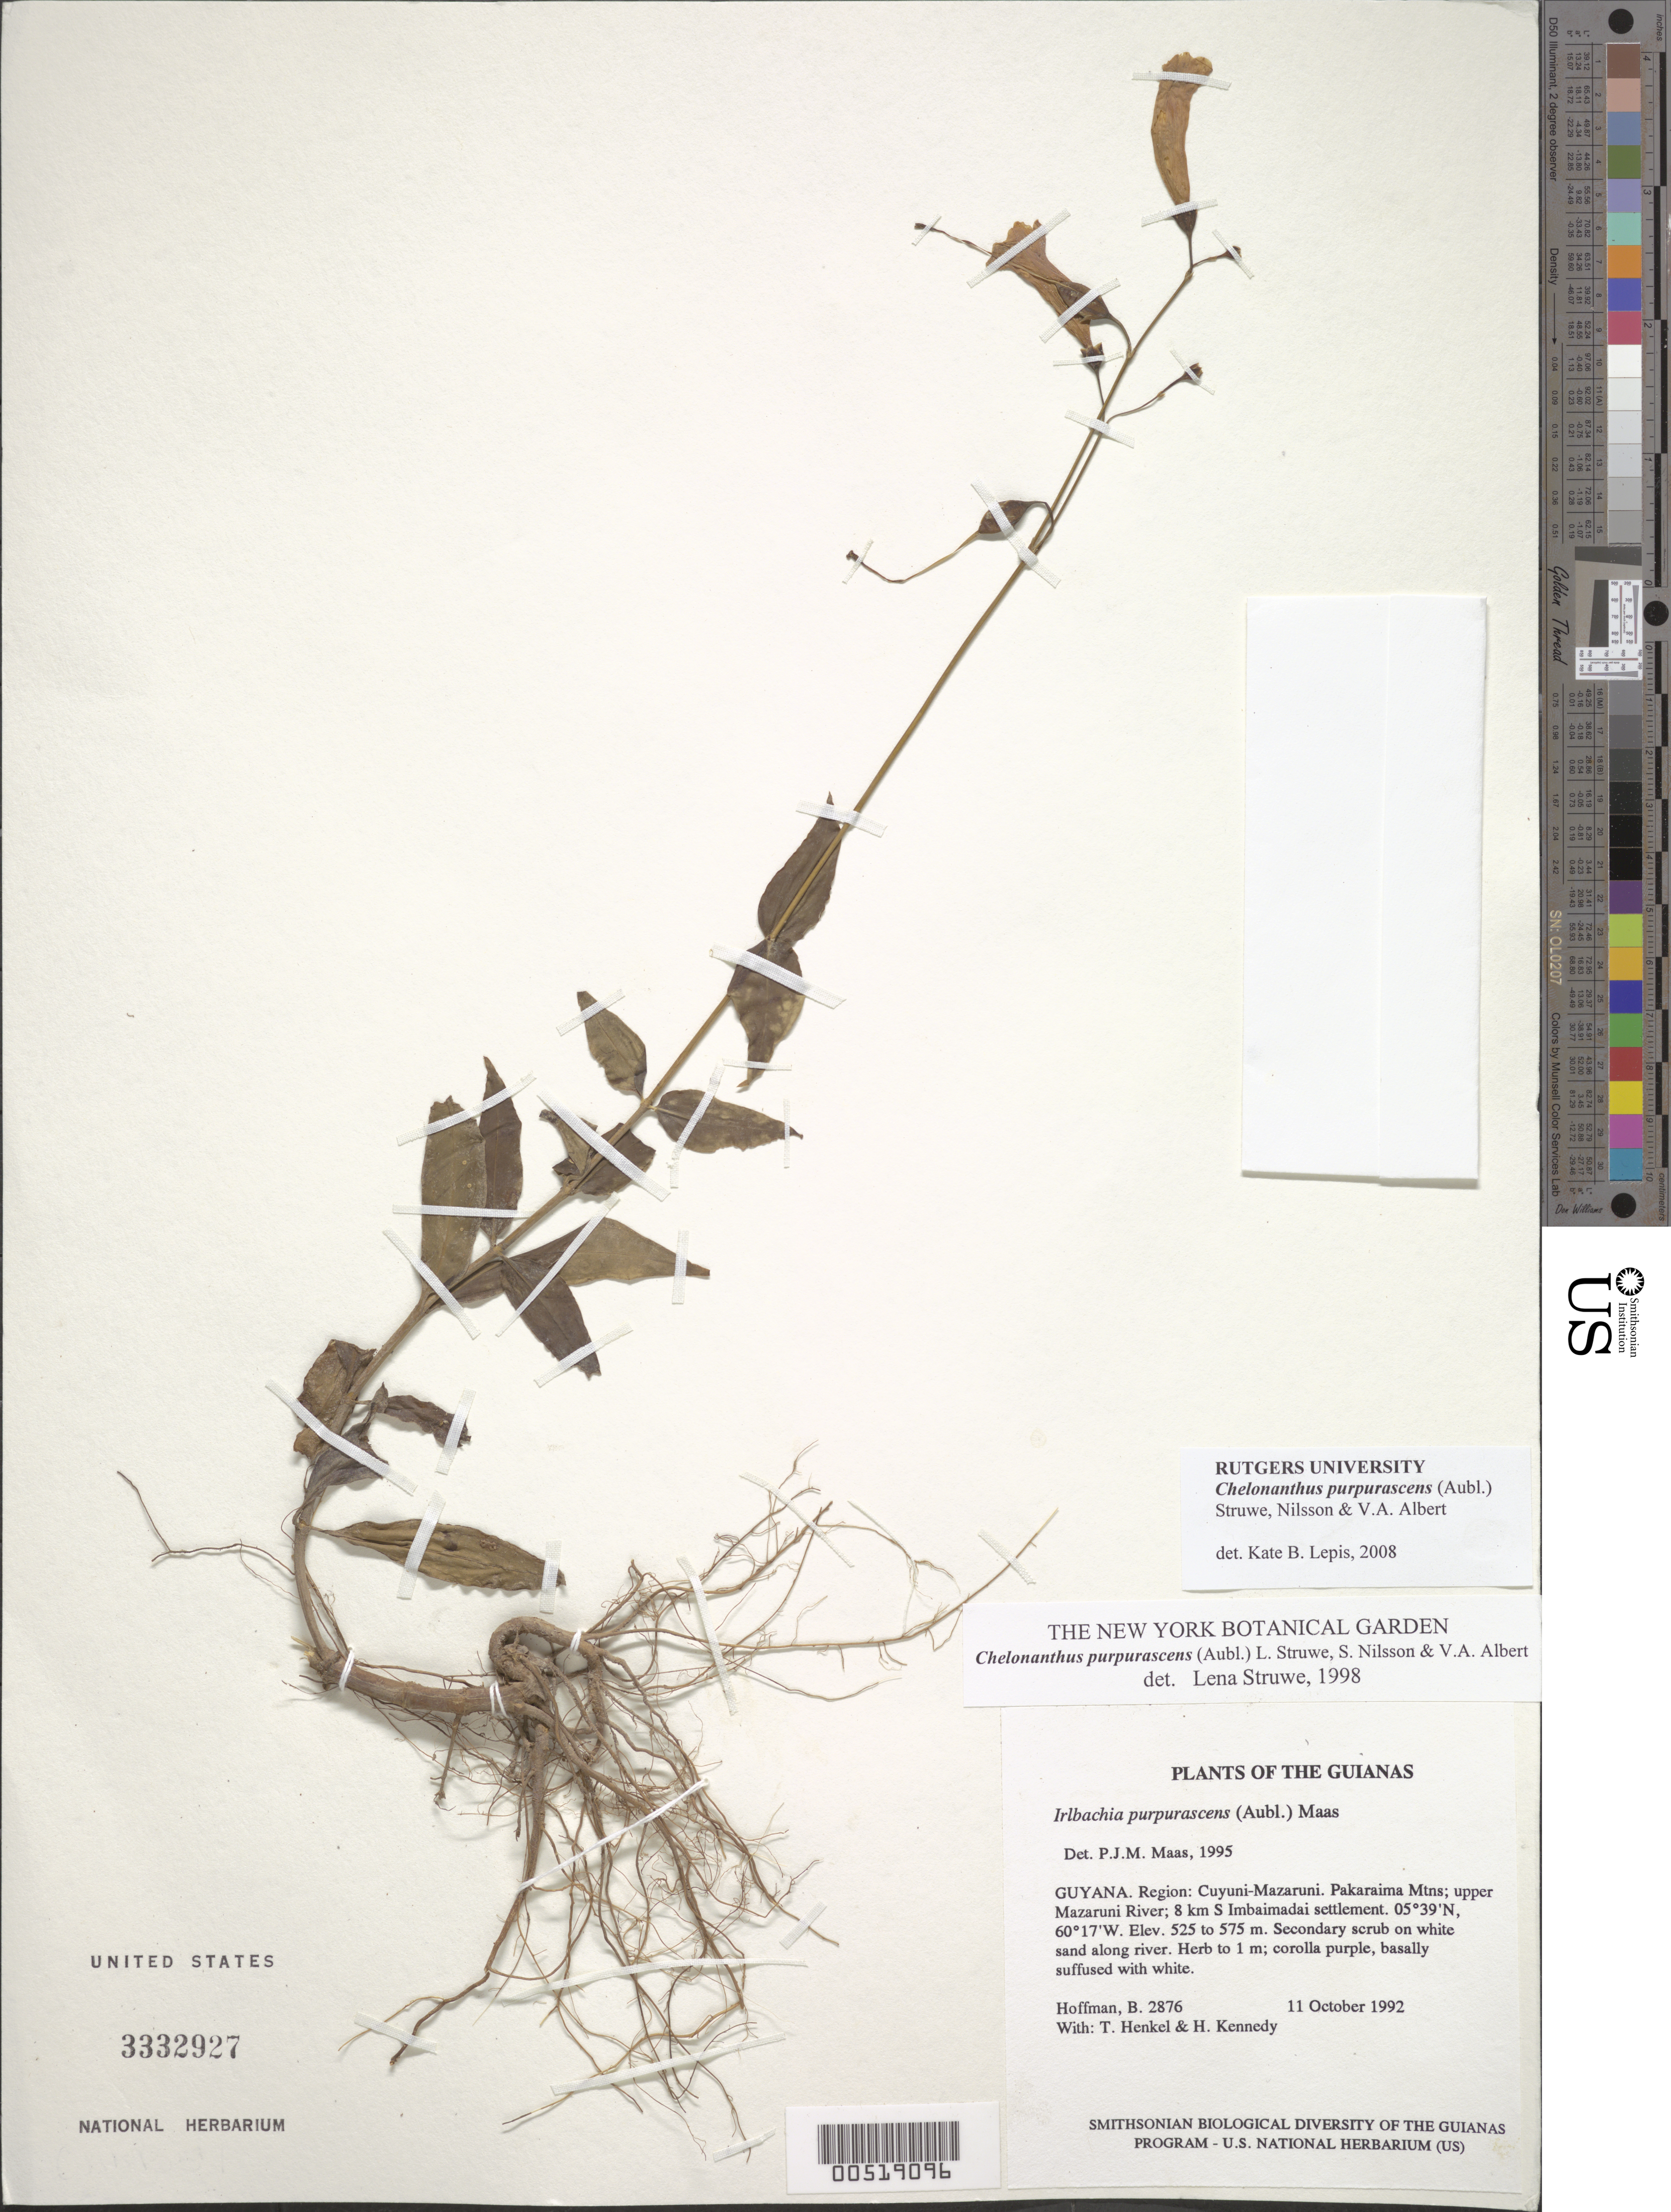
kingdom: Plantae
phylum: Tracheophyta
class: Magnoliopsida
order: Gentianales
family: Gentianaceae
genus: Irlbachia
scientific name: Irlbachia purpurascens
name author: (Aubl.) Maas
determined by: Maas, Paul J. M.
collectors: B. Hoffman, T. Henkel & H. Kennedy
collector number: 2876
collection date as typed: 11 October 1992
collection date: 1992-10-11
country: Guyana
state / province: Cuyuni-Mazaruni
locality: Pakaraima Mountains; upper Mazaruni River; 8 km S of Imbaimadai settlement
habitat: Secondary scrub on white sand along river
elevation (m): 525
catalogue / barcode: US 3332927